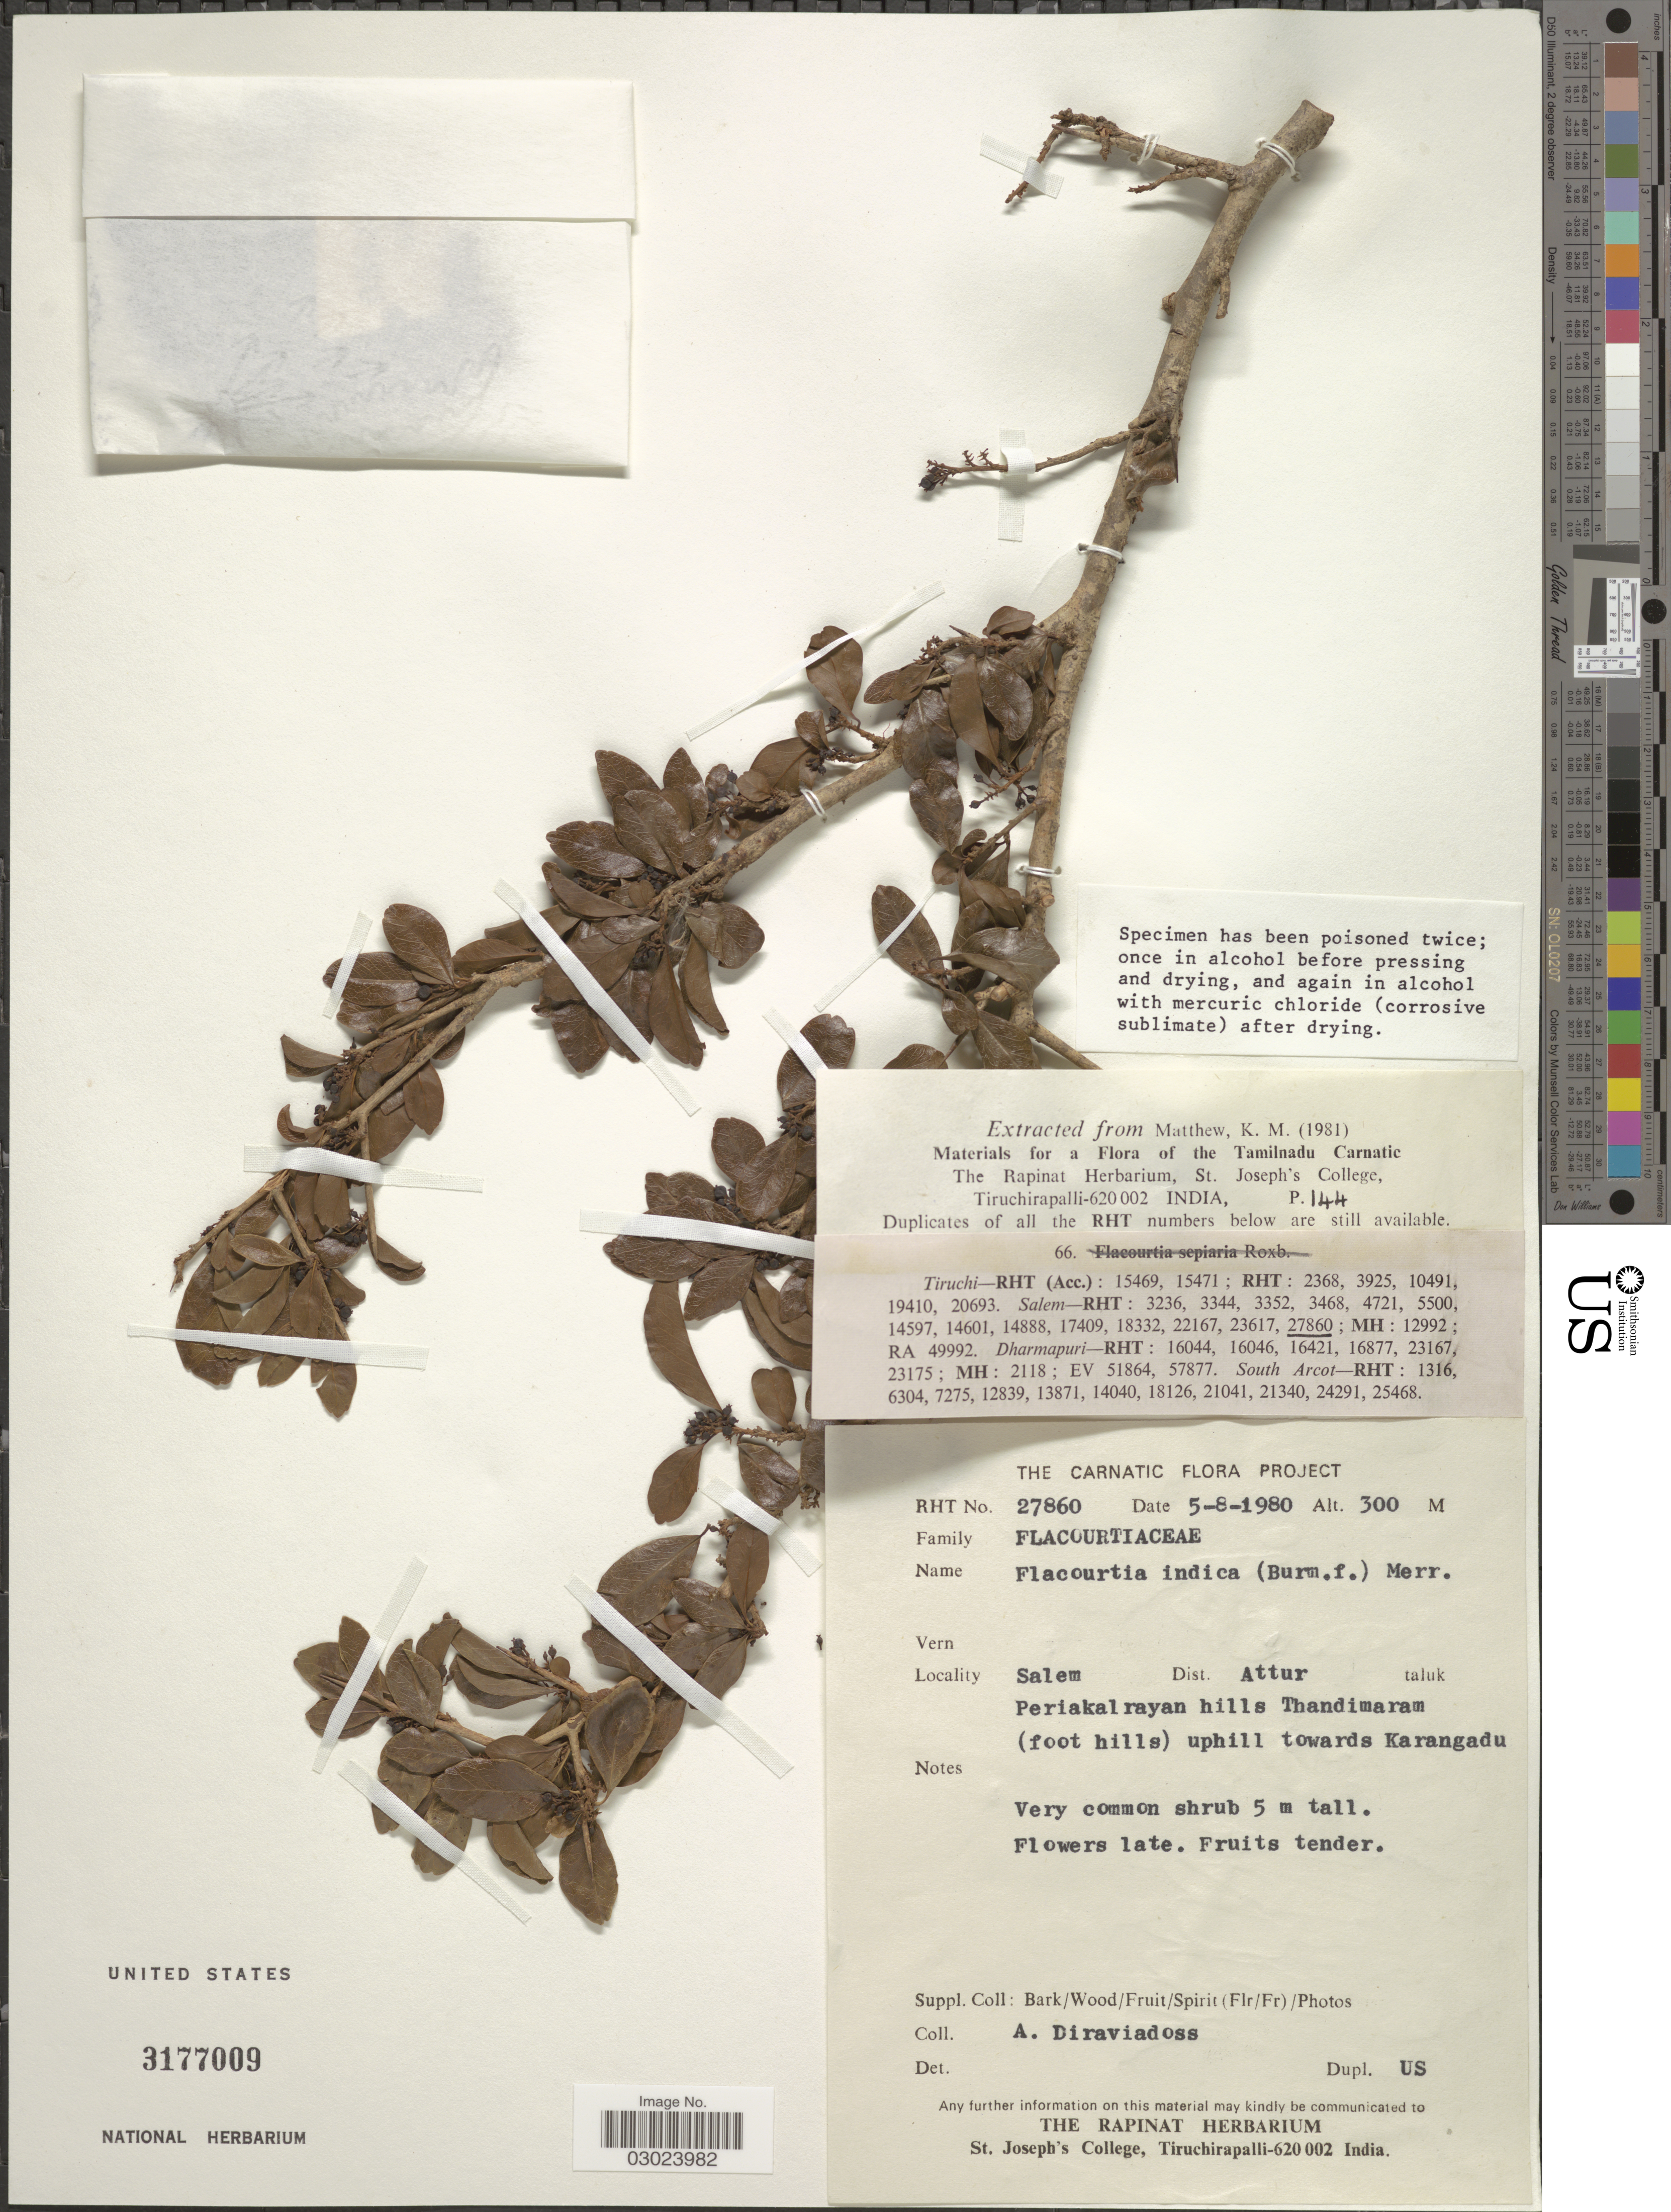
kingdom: Plantae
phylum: Tracheophyta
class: Magnoliopsida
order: Malpighiales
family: Salicaceae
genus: Flacourtia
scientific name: Flacourtia indica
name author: (Burm. f.) Merr.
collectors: A. Diraviadoss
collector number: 27860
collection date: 1980-08-05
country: India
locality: Carnatic. Salem. Dist. Attur taluk. Periakal rayan hills Thandimaram (foot hills) uphill towards Karangadu.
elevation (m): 300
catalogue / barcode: US 3177009